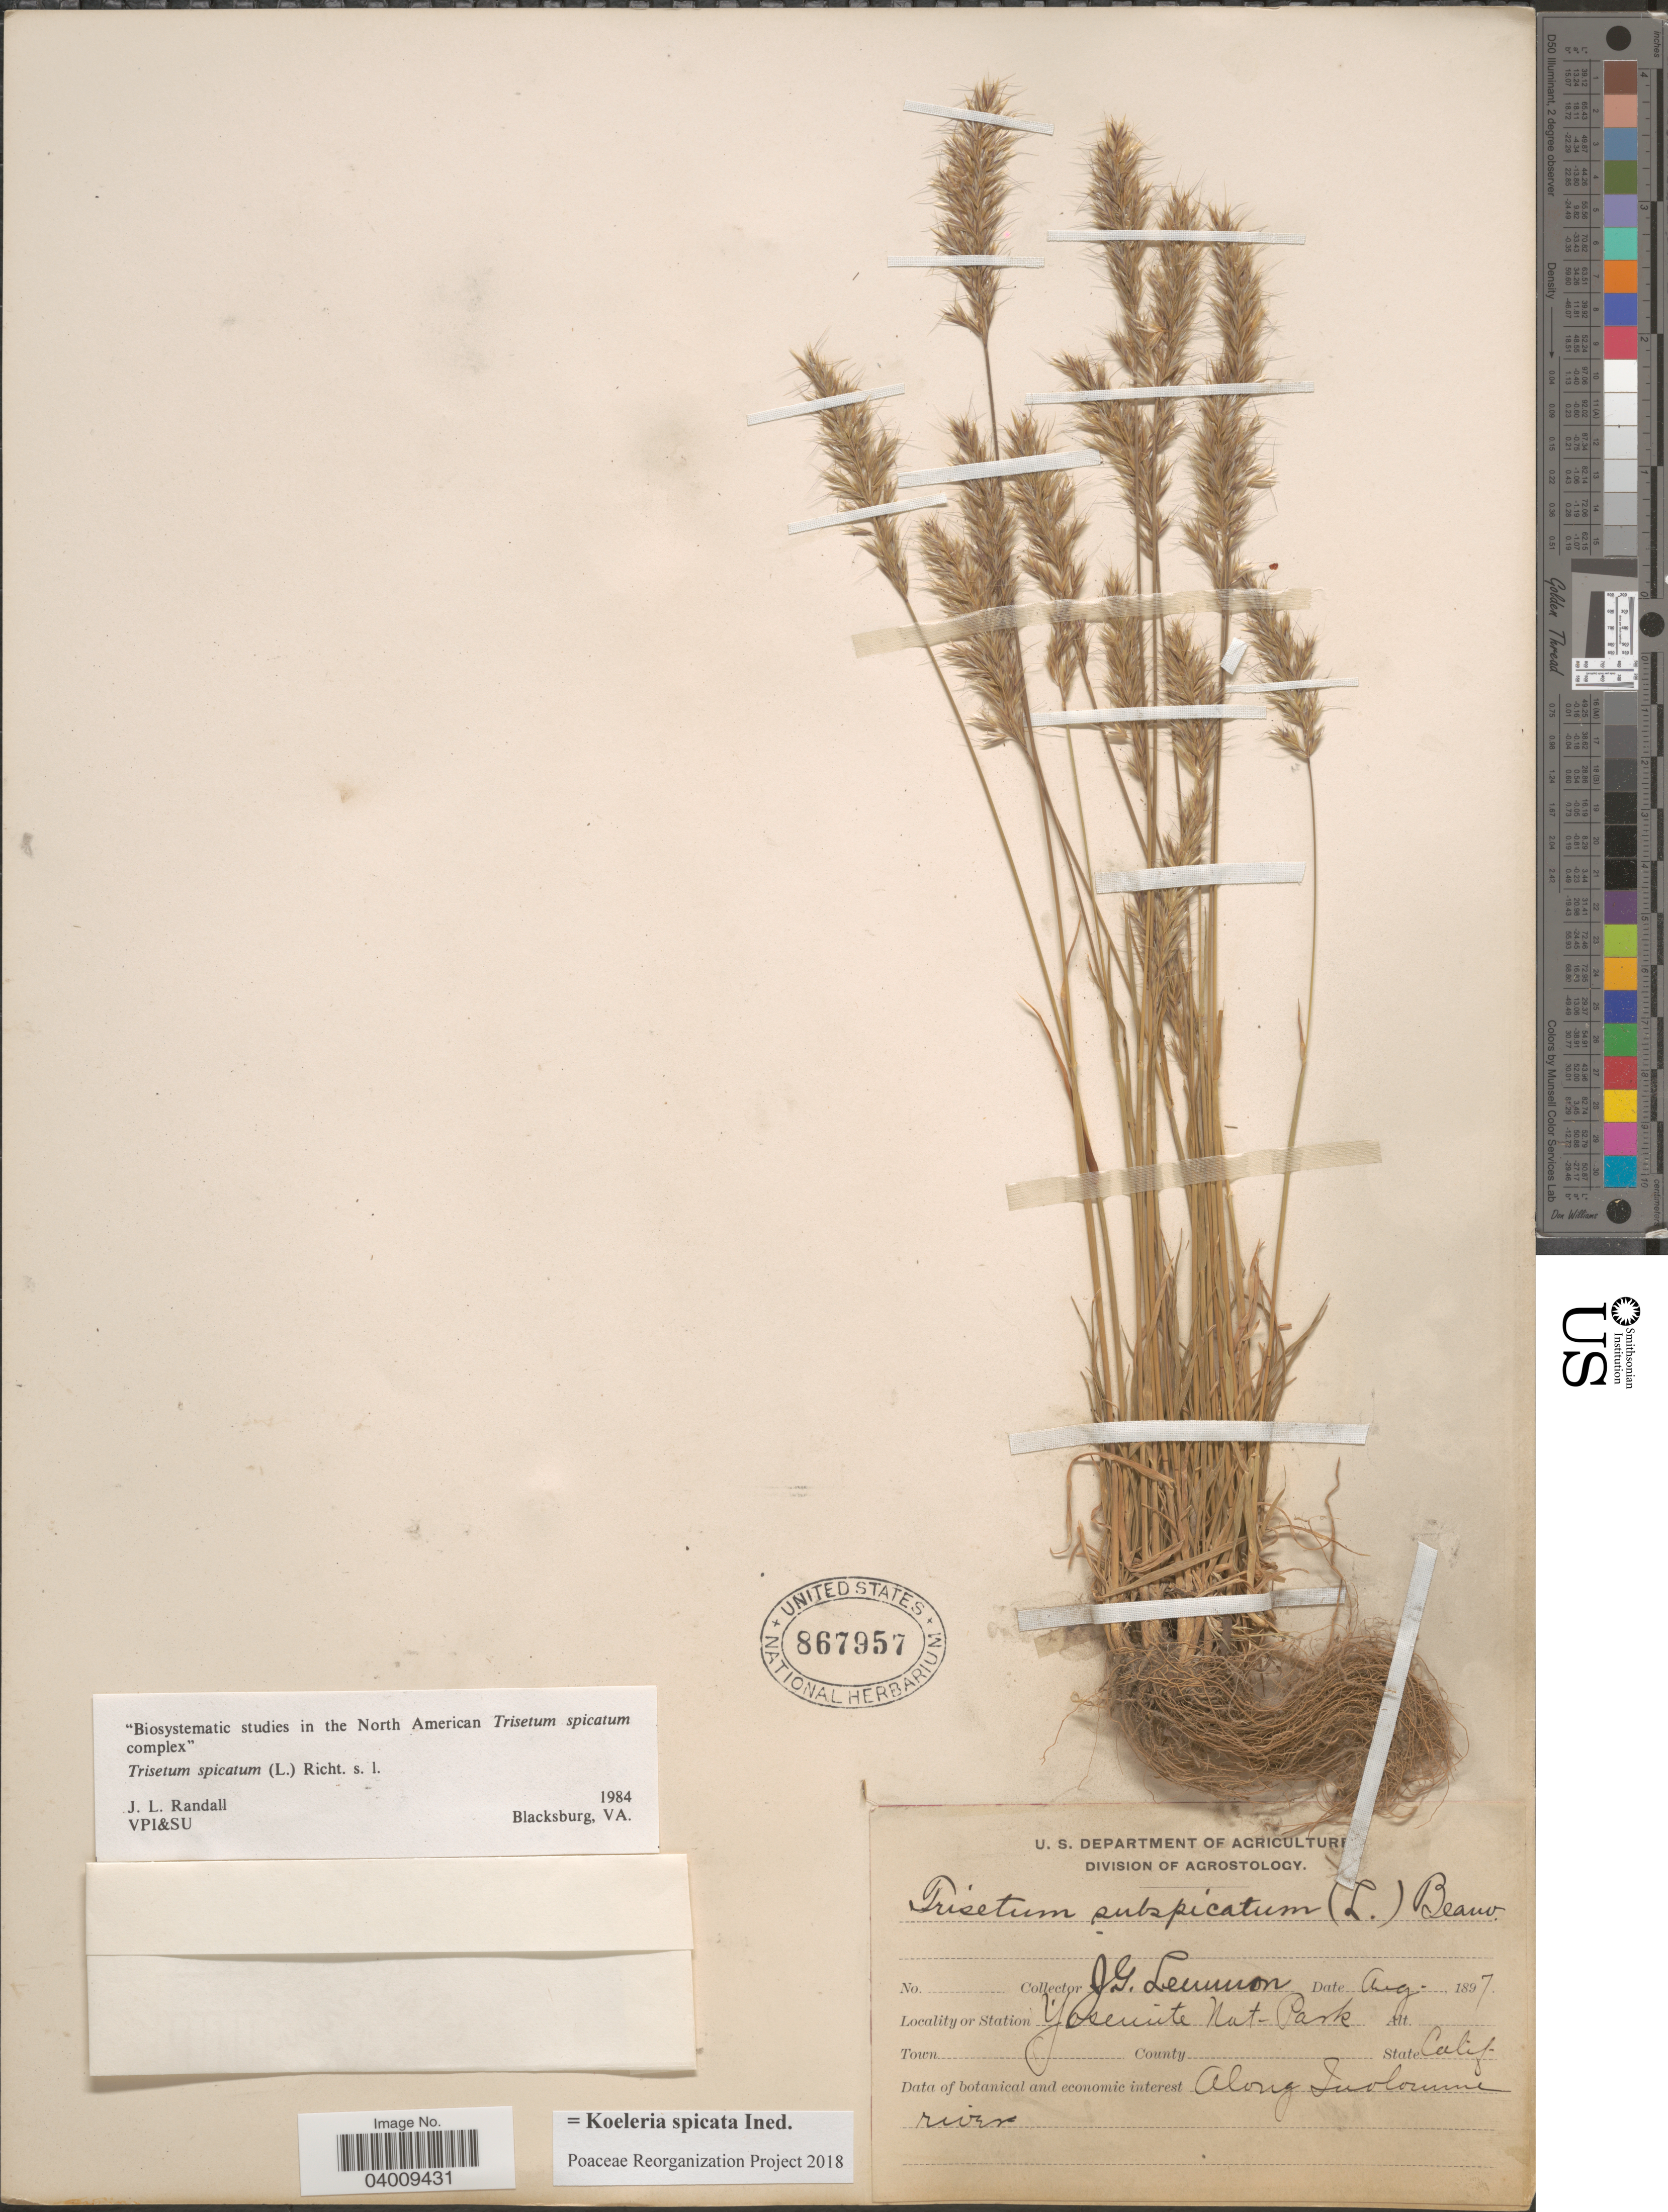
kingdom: Plantae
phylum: Tracheophyta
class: Liliopsida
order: Poales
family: Poaceae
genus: Koeleria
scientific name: Koeleria spicata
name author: (L.) Barberá et al.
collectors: J. Lemmon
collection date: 1897-08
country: United States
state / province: California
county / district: Tuolumne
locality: Yosemite Nat. Park. Along Tuolumne river.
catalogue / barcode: US 867957